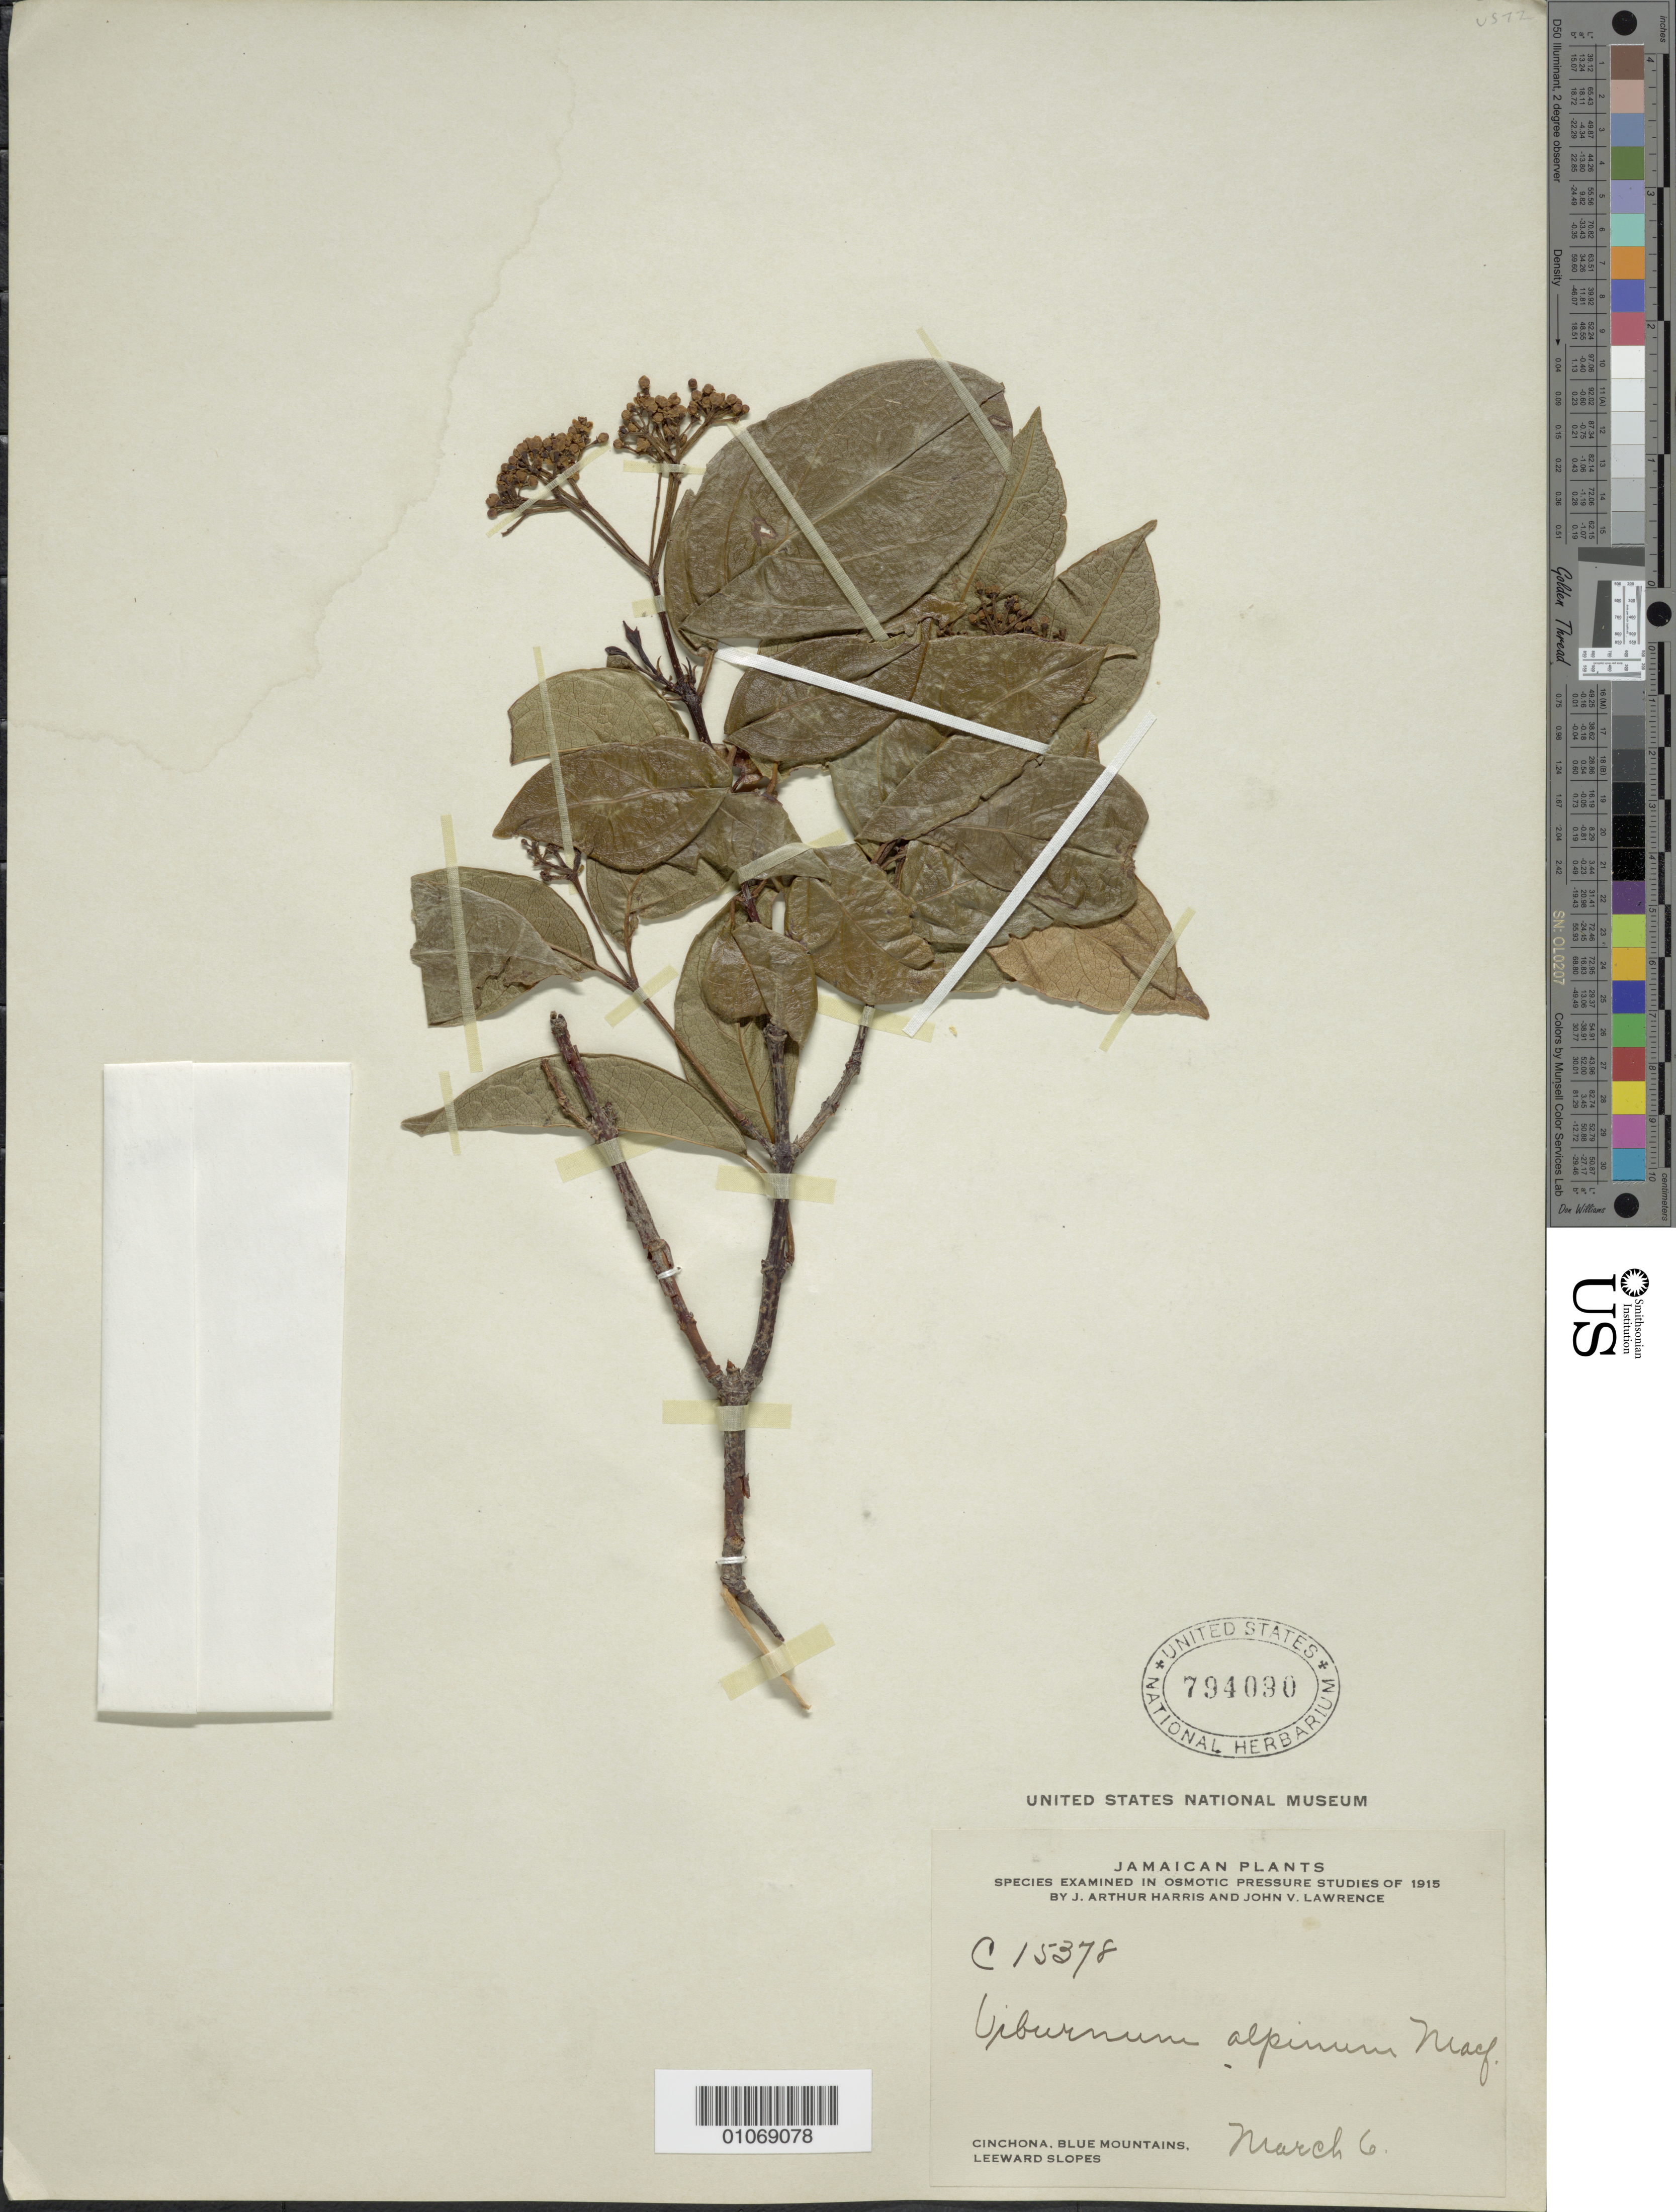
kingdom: Plantae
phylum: Tracheophyta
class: Magnoliopsida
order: Dipsacales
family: Viburnaceae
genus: Viburnum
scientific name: Viburnum alpinum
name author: Macfad. ex Britton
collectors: J. A. Harris & J. Lawrence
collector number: C 15378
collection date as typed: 06 Mar 1915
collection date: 1915-03-06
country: Jamaica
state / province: Saint Andrew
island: Jamaica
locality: Cinchona, Blue Mountains, leeward slopes.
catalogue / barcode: US 794090